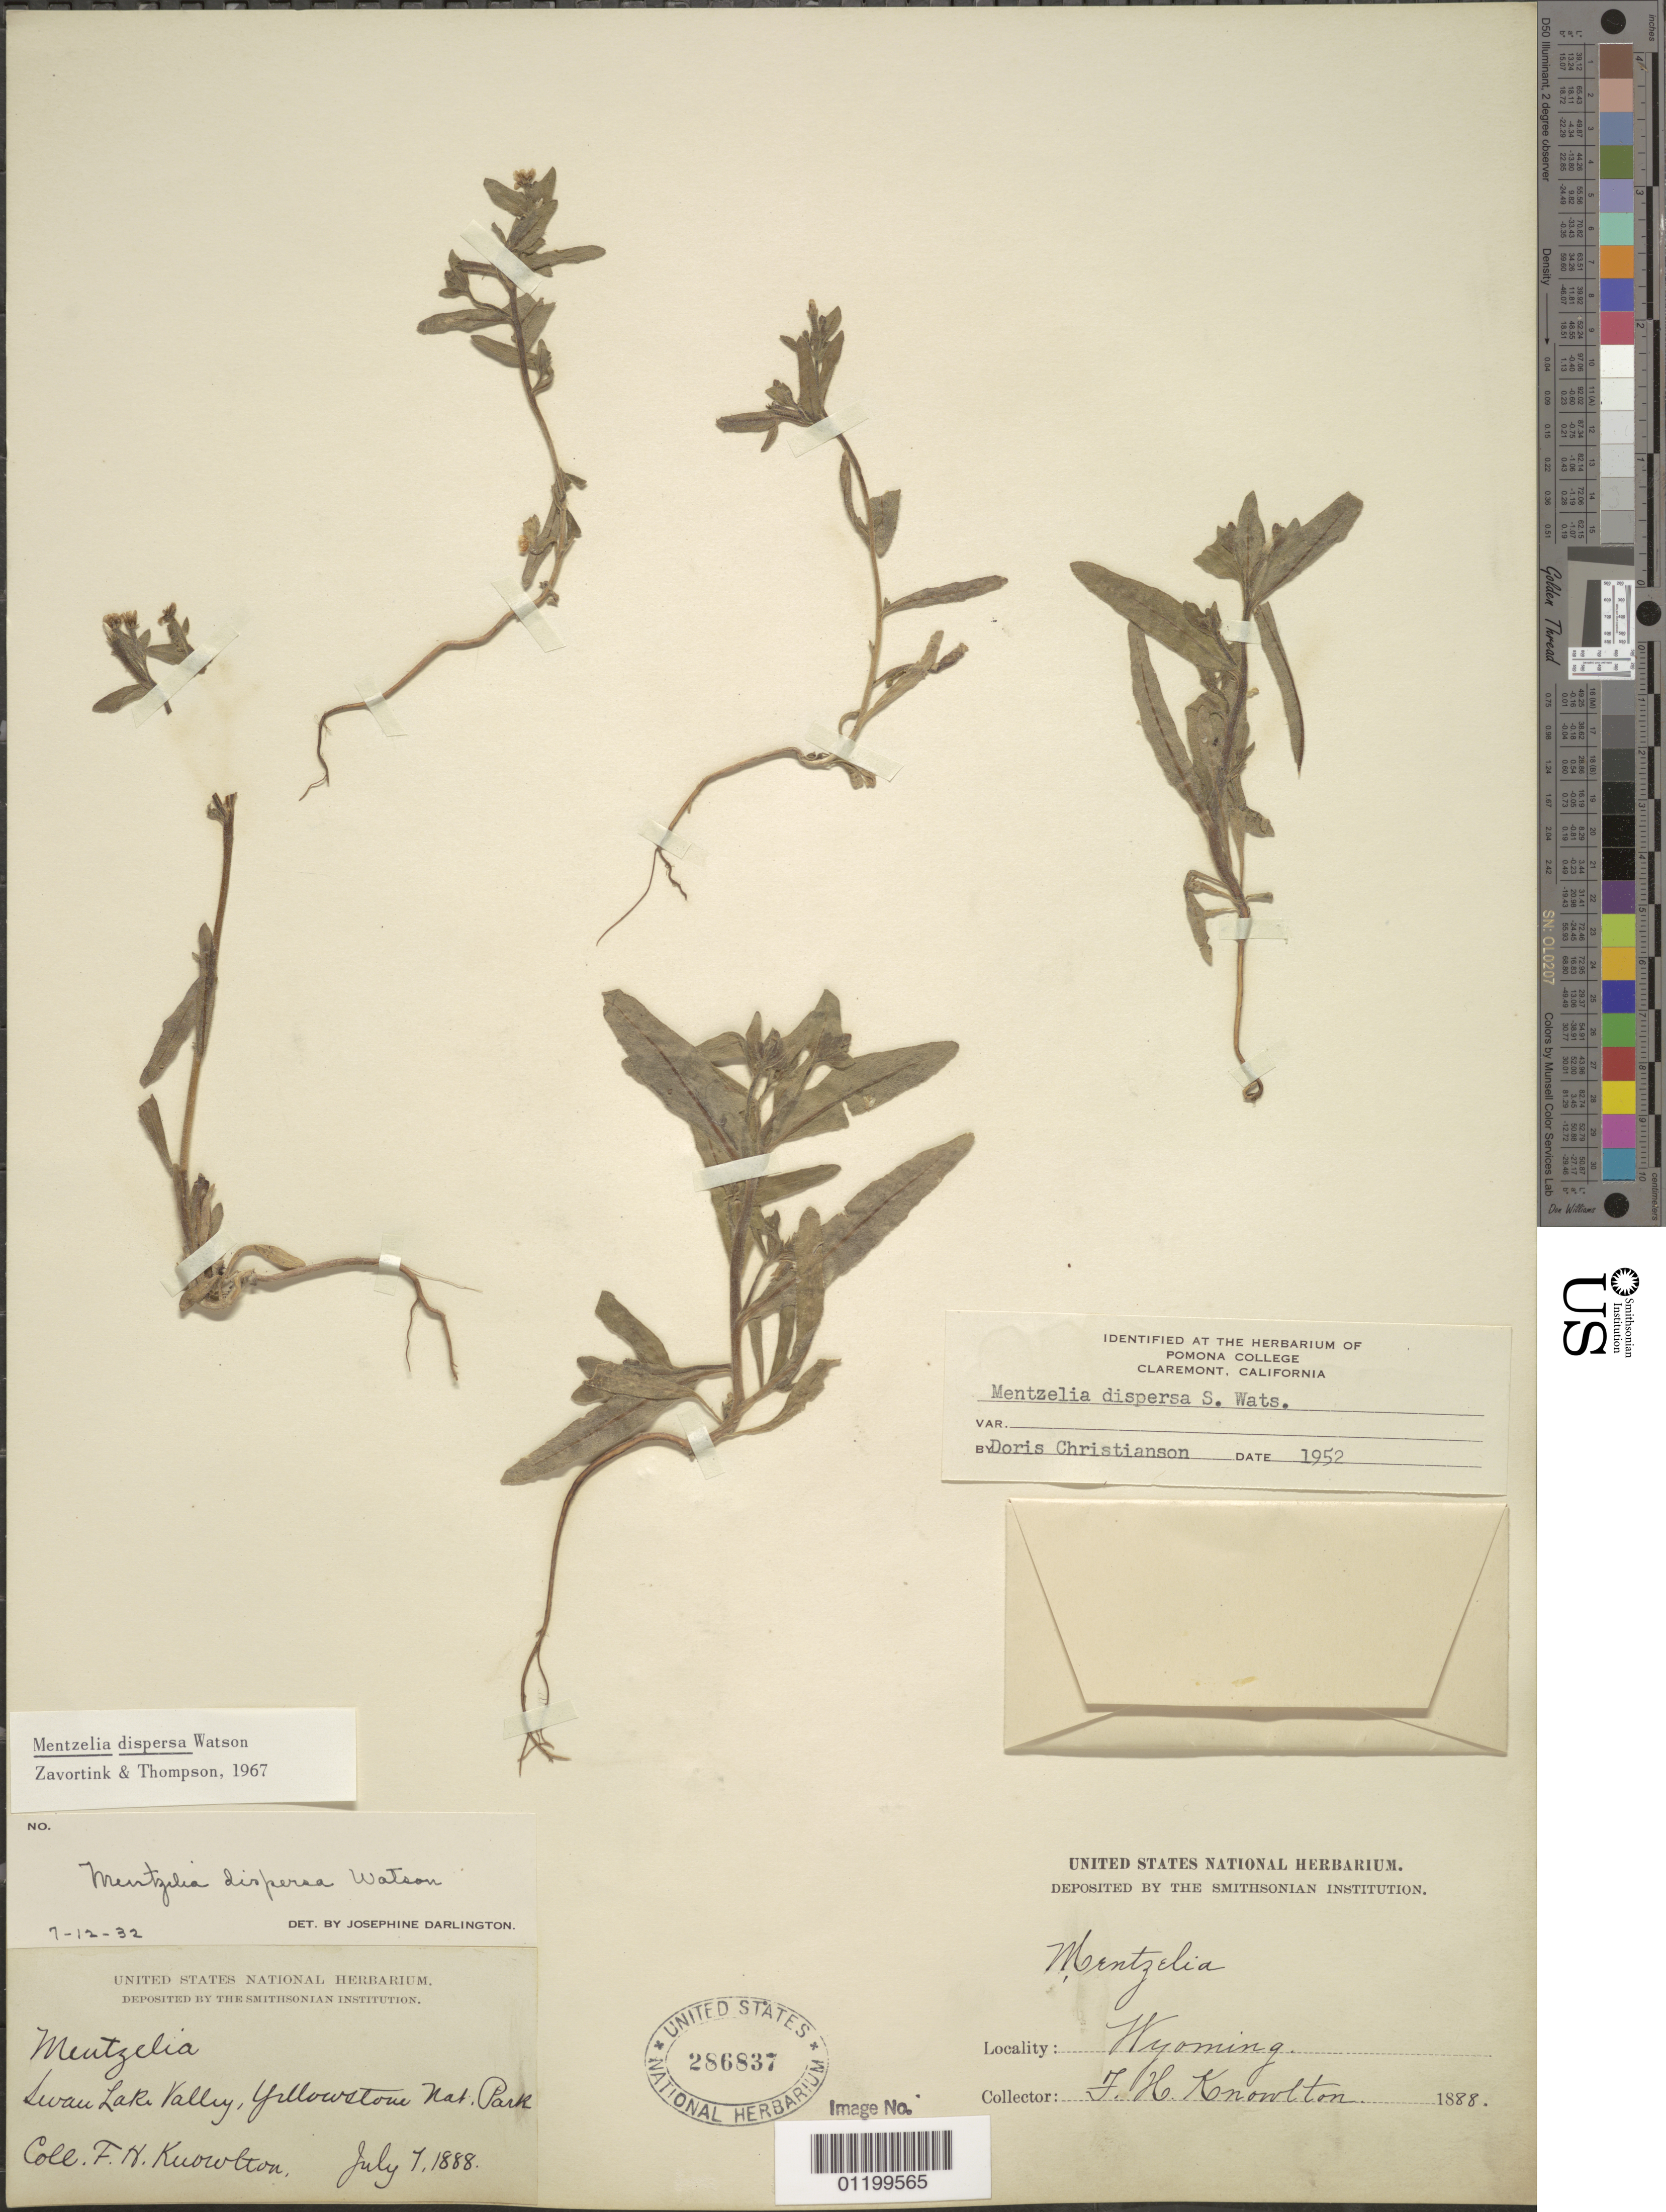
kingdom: Plantae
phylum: Tracheophyta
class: Magnoliopsida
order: Cornales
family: Loasaceae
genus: Mentzelia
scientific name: Mentzelia dispersa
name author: S. Watson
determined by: Zavortink, J. E.; Thompson, H. J.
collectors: F. H. Knowlton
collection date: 1888-07-07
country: United States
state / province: Wyoming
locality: Swan Lake Valley, Yellowstone National Park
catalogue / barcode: US 286837